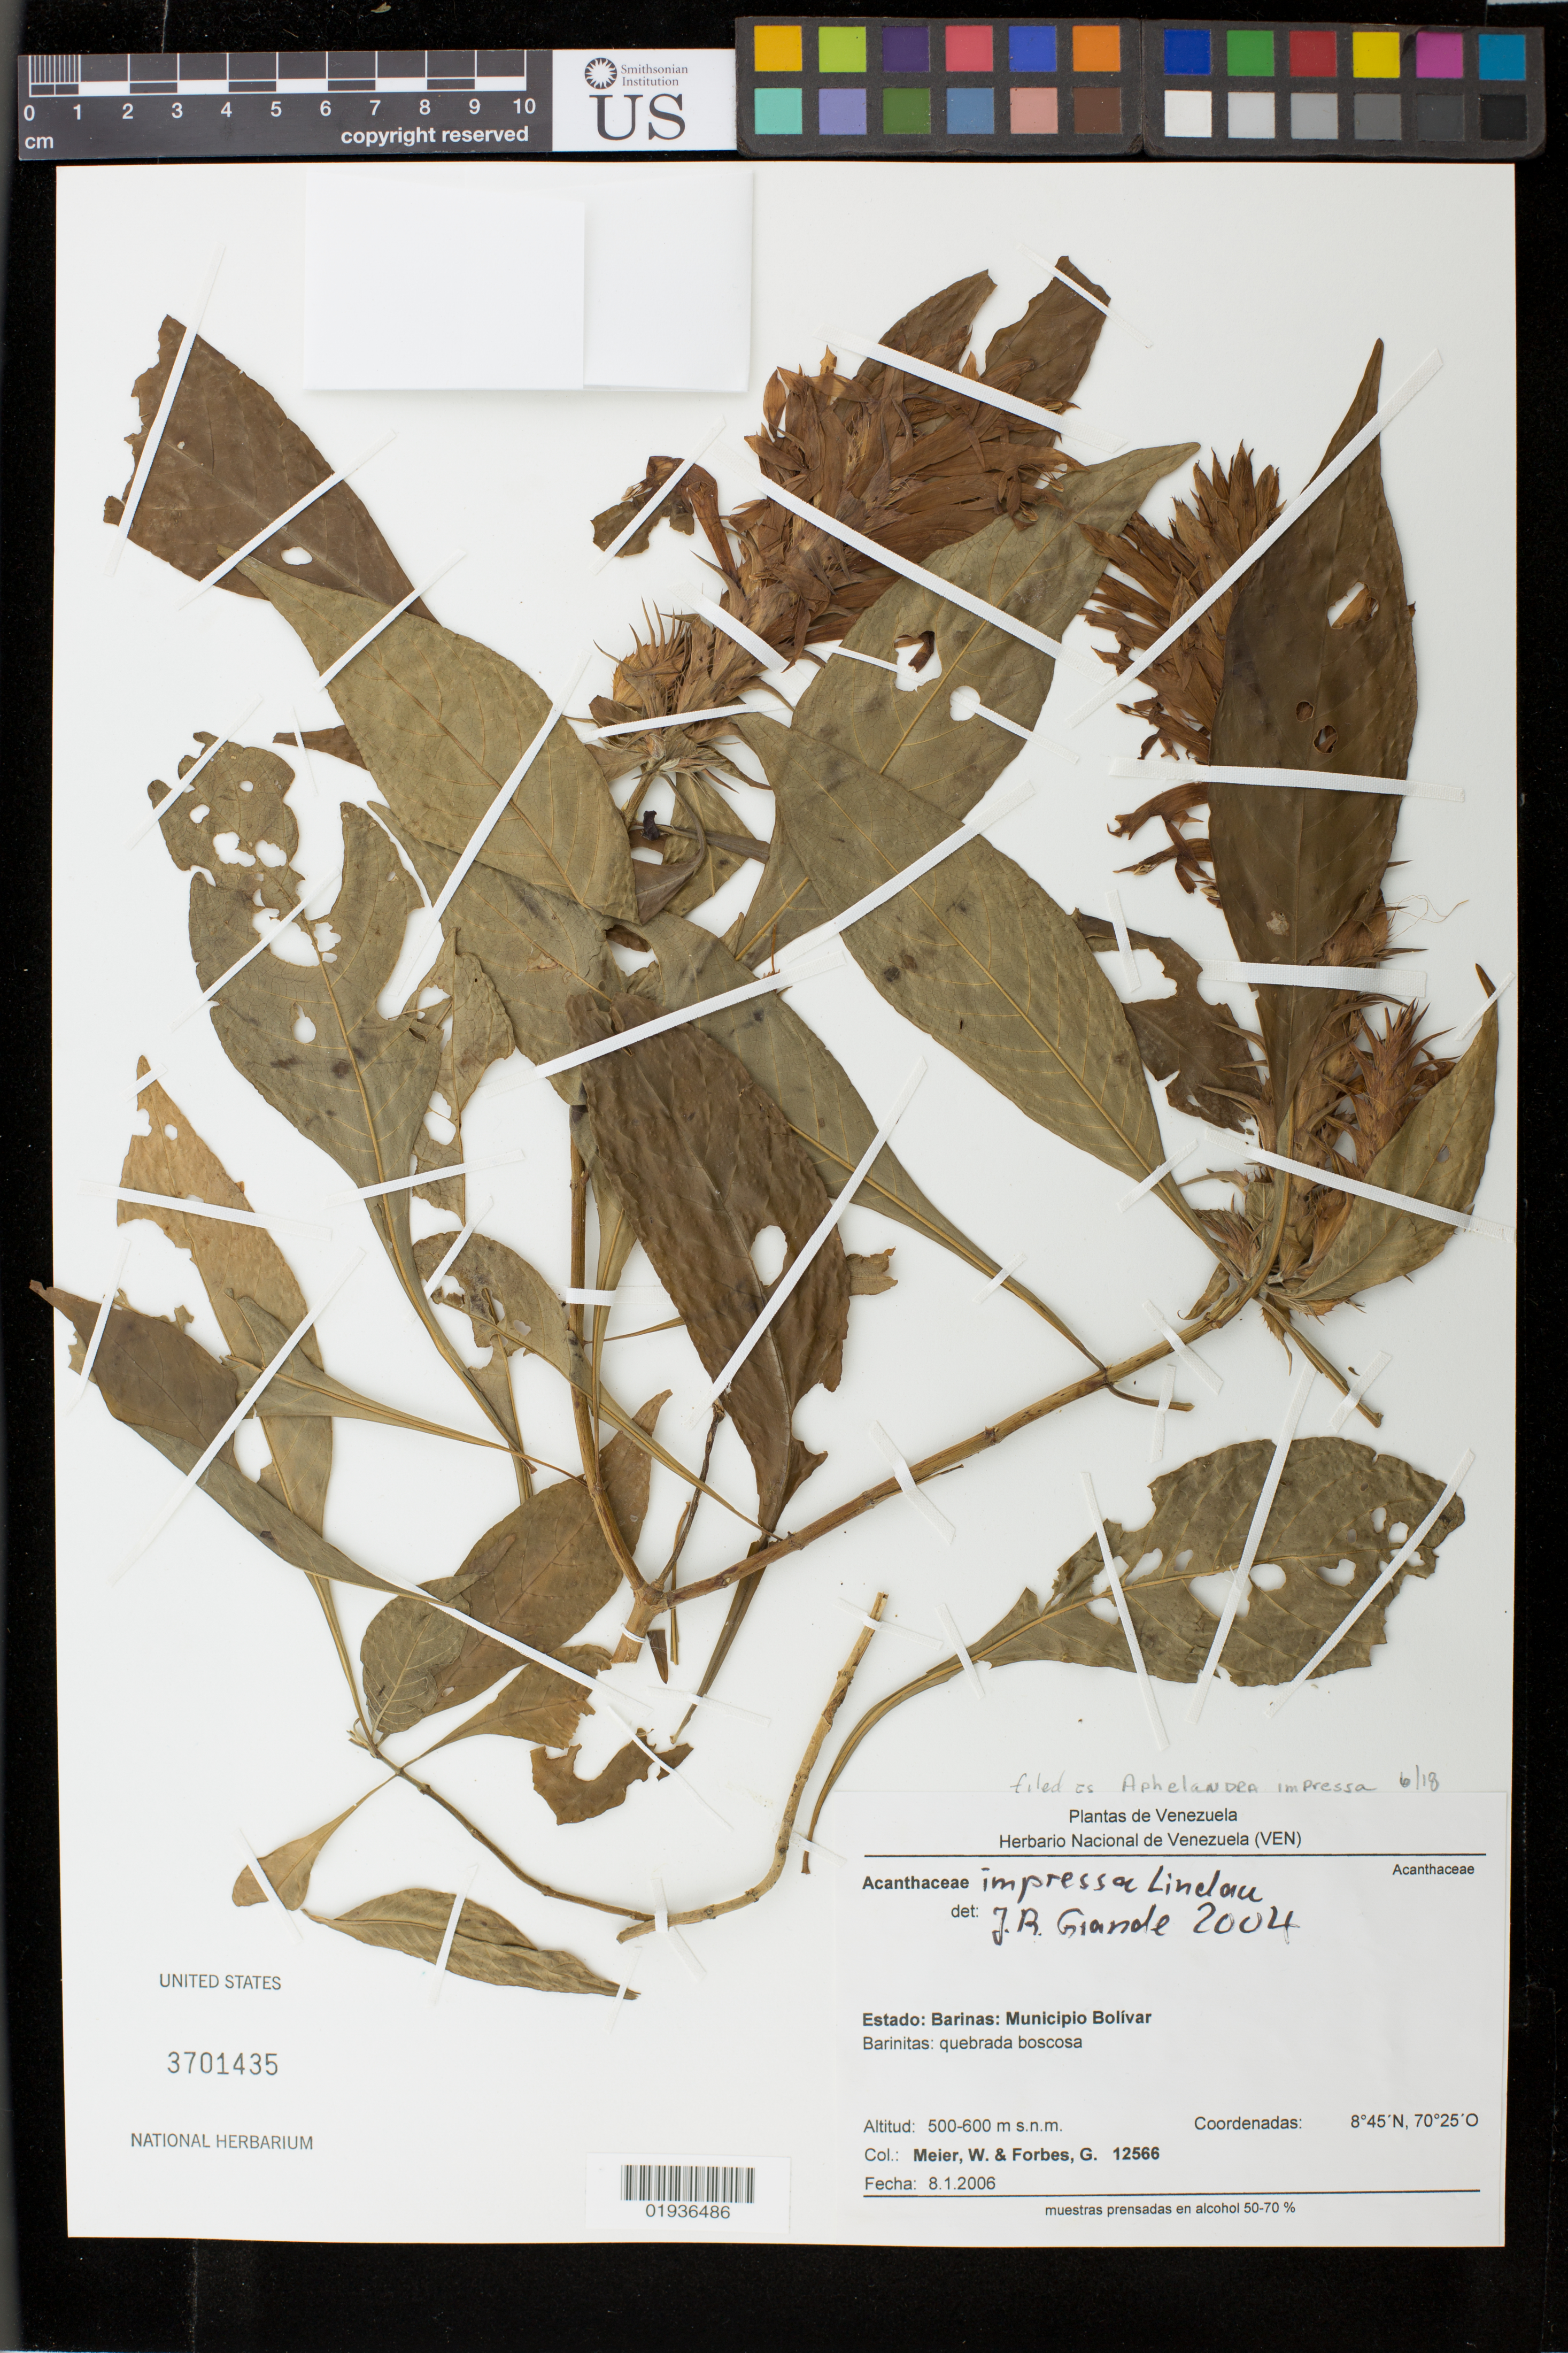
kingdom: Plantae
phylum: Tracheophyta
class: Magnoliopsida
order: Lamiales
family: Acanthaceae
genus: Aphelandra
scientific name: Aphelandra impressa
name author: Lindau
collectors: W. Meier & G. Forbes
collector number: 12566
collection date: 2006-01-08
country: Venezuela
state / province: Barinas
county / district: Bolívar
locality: Barinitas: quebrada boscosa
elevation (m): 500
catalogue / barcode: US 3701435